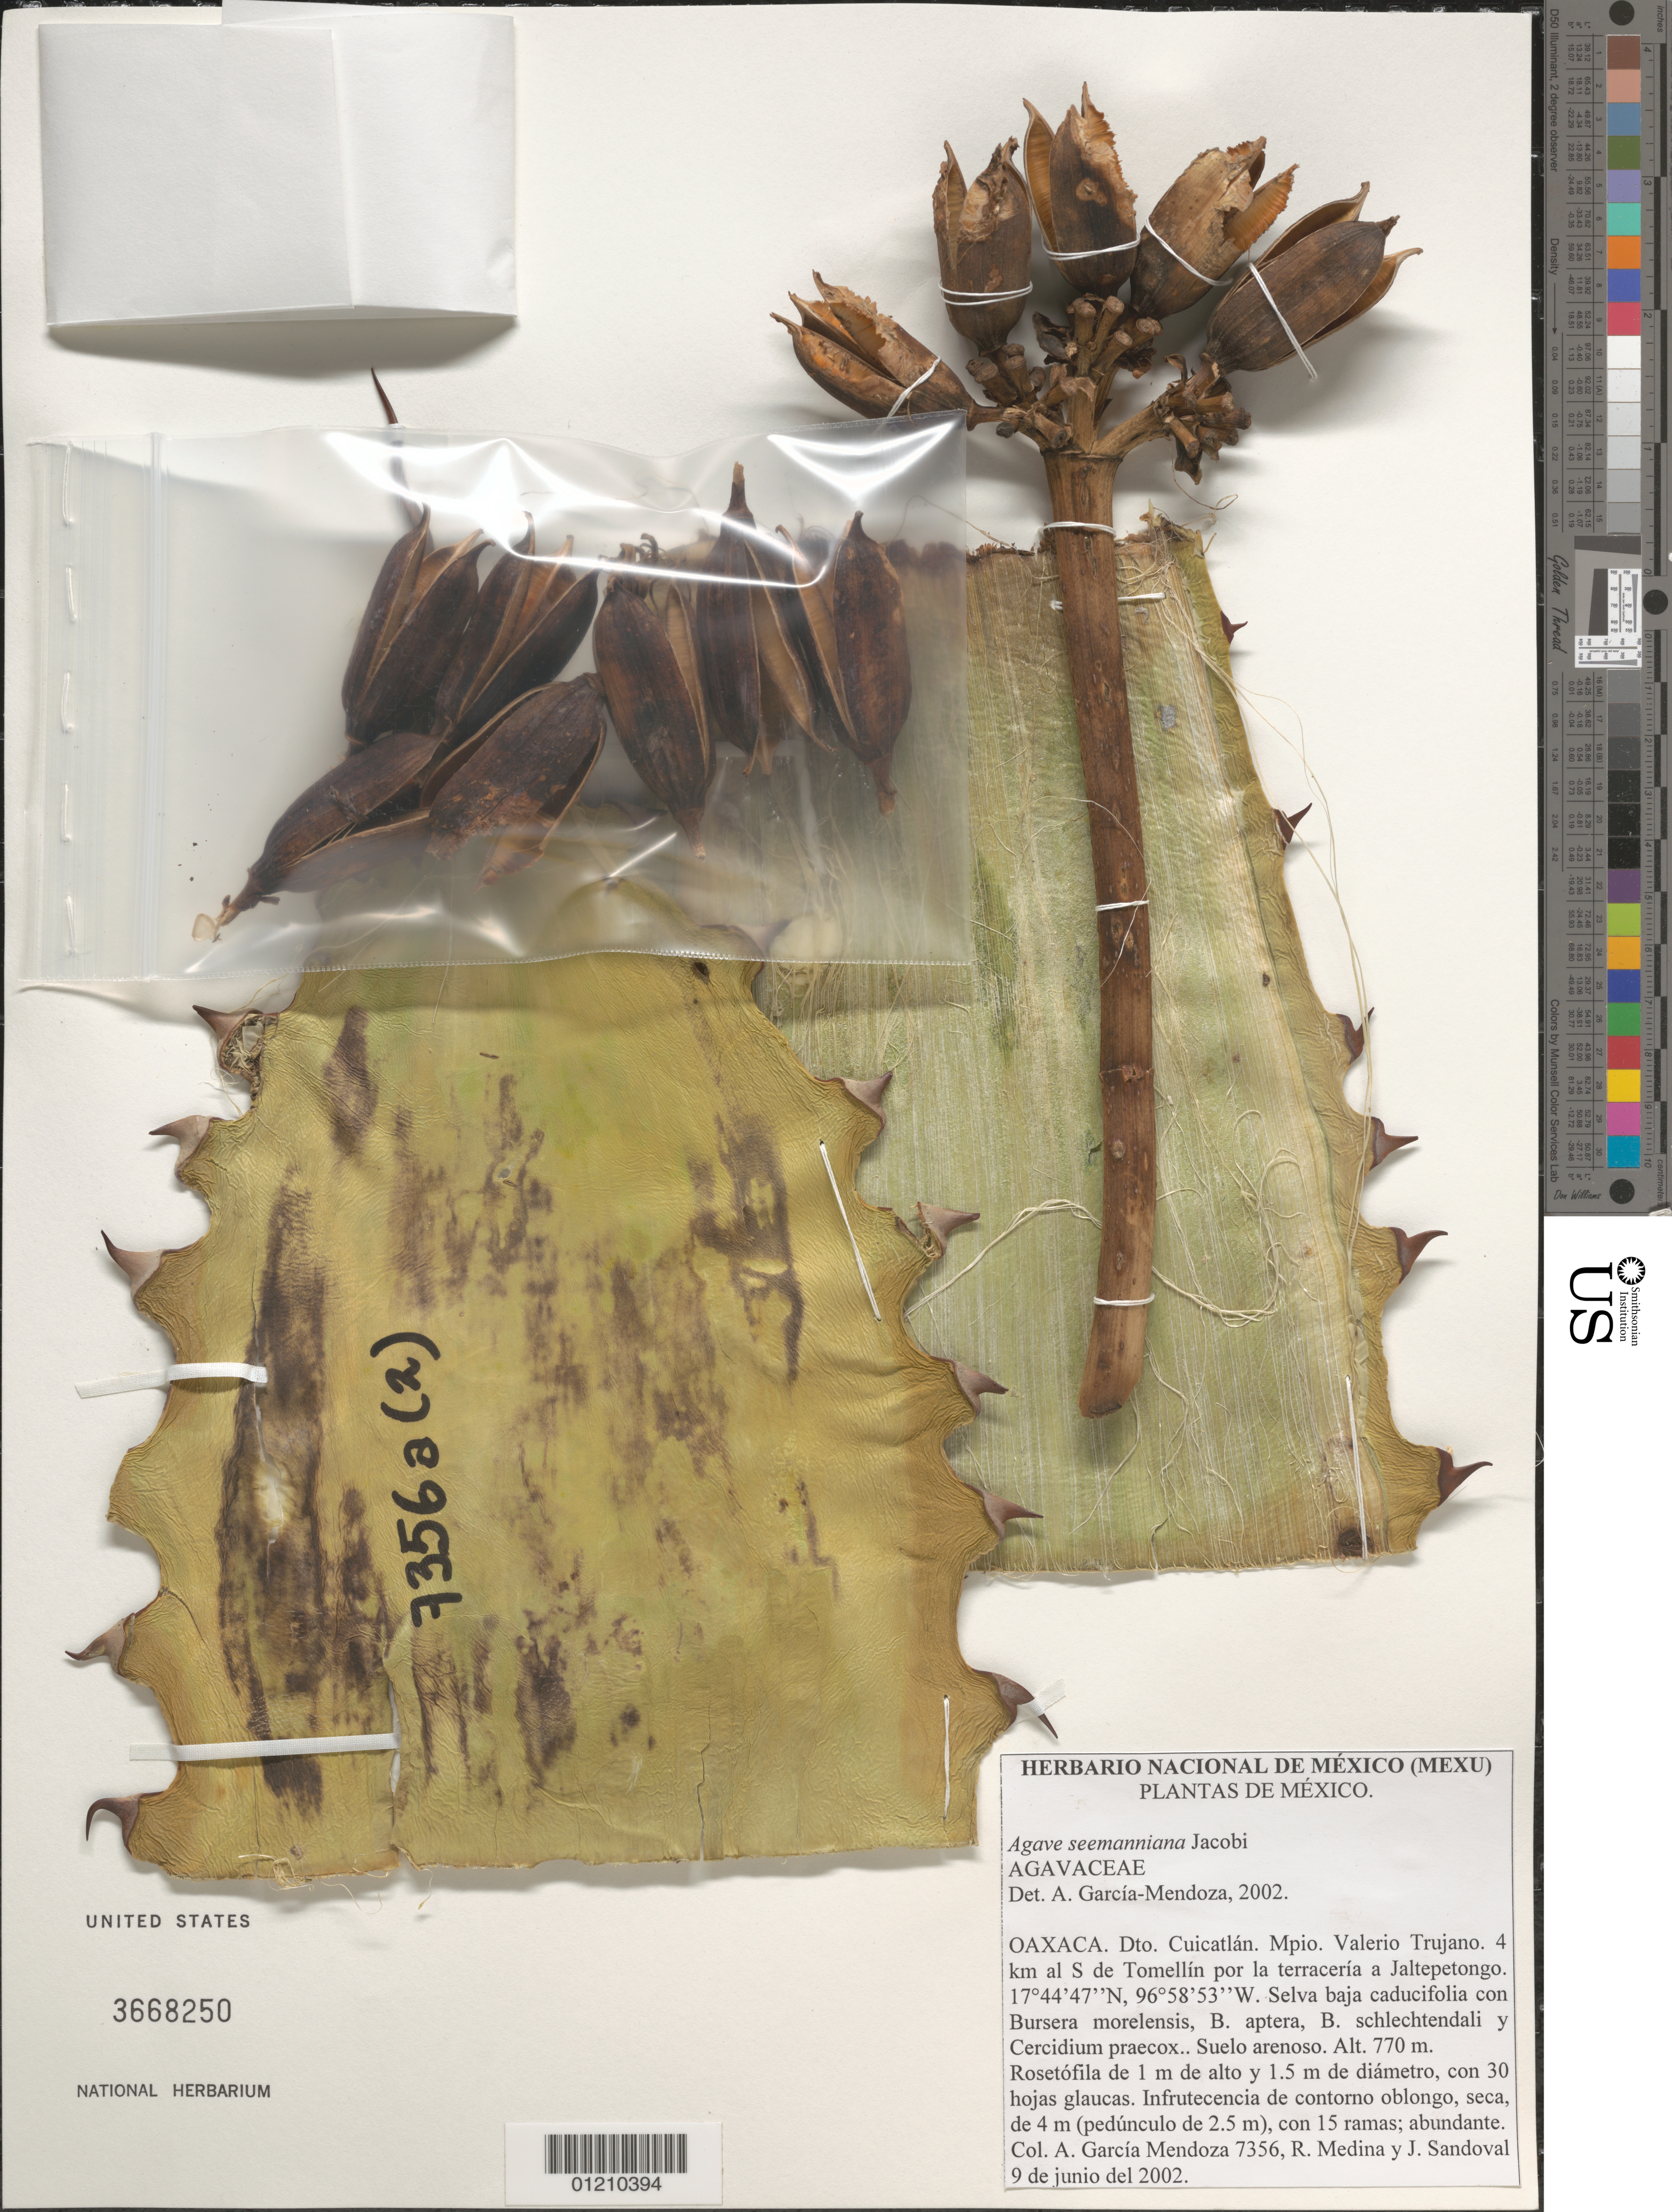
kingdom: Plantae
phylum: Tracheophyta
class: Liliopsida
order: Asparagales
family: Asparagaceae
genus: Agave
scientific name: Agave seemanniana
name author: Jacobi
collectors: A. García-Mendoza, R. Medina & J. Sandoval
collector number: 7356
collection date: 2002-06-09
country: Mexico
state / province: Oaxaca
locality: Cuicatlan. Mpio. Valerio Trujano. 4 km S de Tomellin por la terraceria a Jaltepetongo.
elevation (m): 770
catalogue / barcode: US 3668250